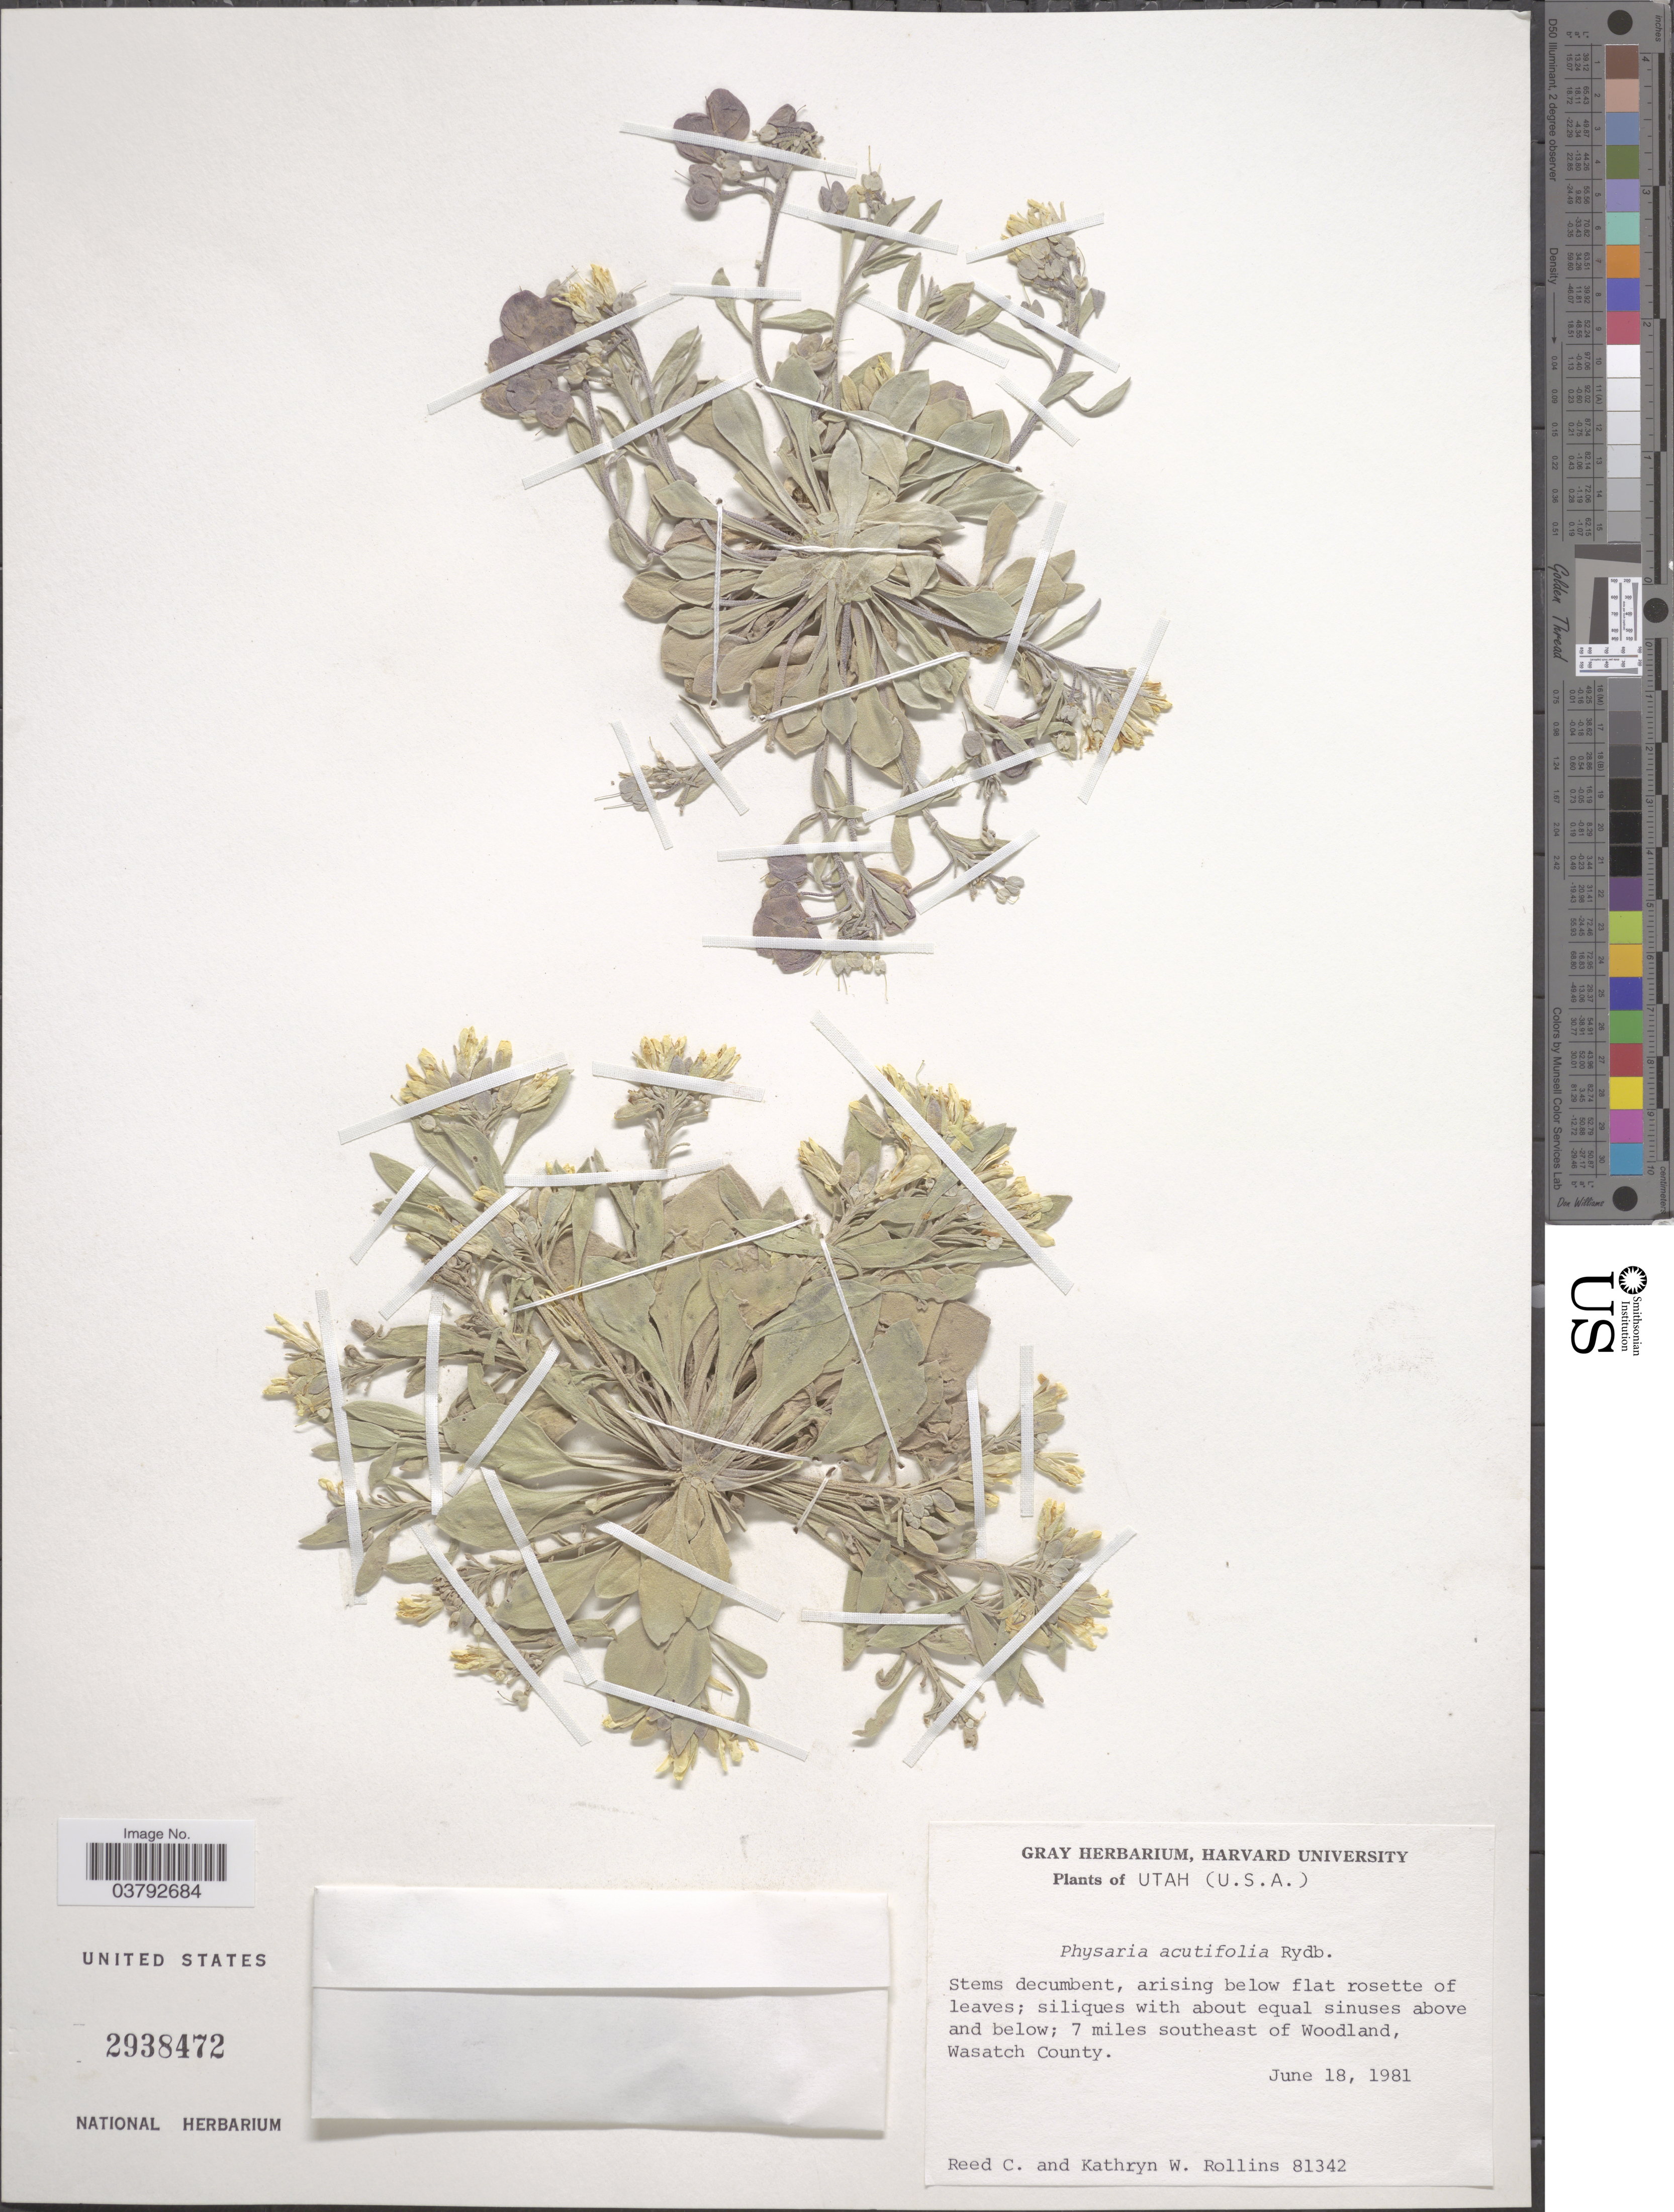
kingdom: Plantae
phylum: Tracheophyta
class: Magnoliopsida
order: Brassicales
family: Brassicaceae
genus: Physaria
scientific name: Physaria acutifolia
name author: Rydb.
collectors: R. C. Rollins & K. W. Rollins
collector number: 81342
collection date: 1981-06-18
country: United States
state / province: Utah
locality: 7 miles southeast of Woodland, Wasatch County.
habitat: southeast of woodland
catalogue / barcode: US 2938472